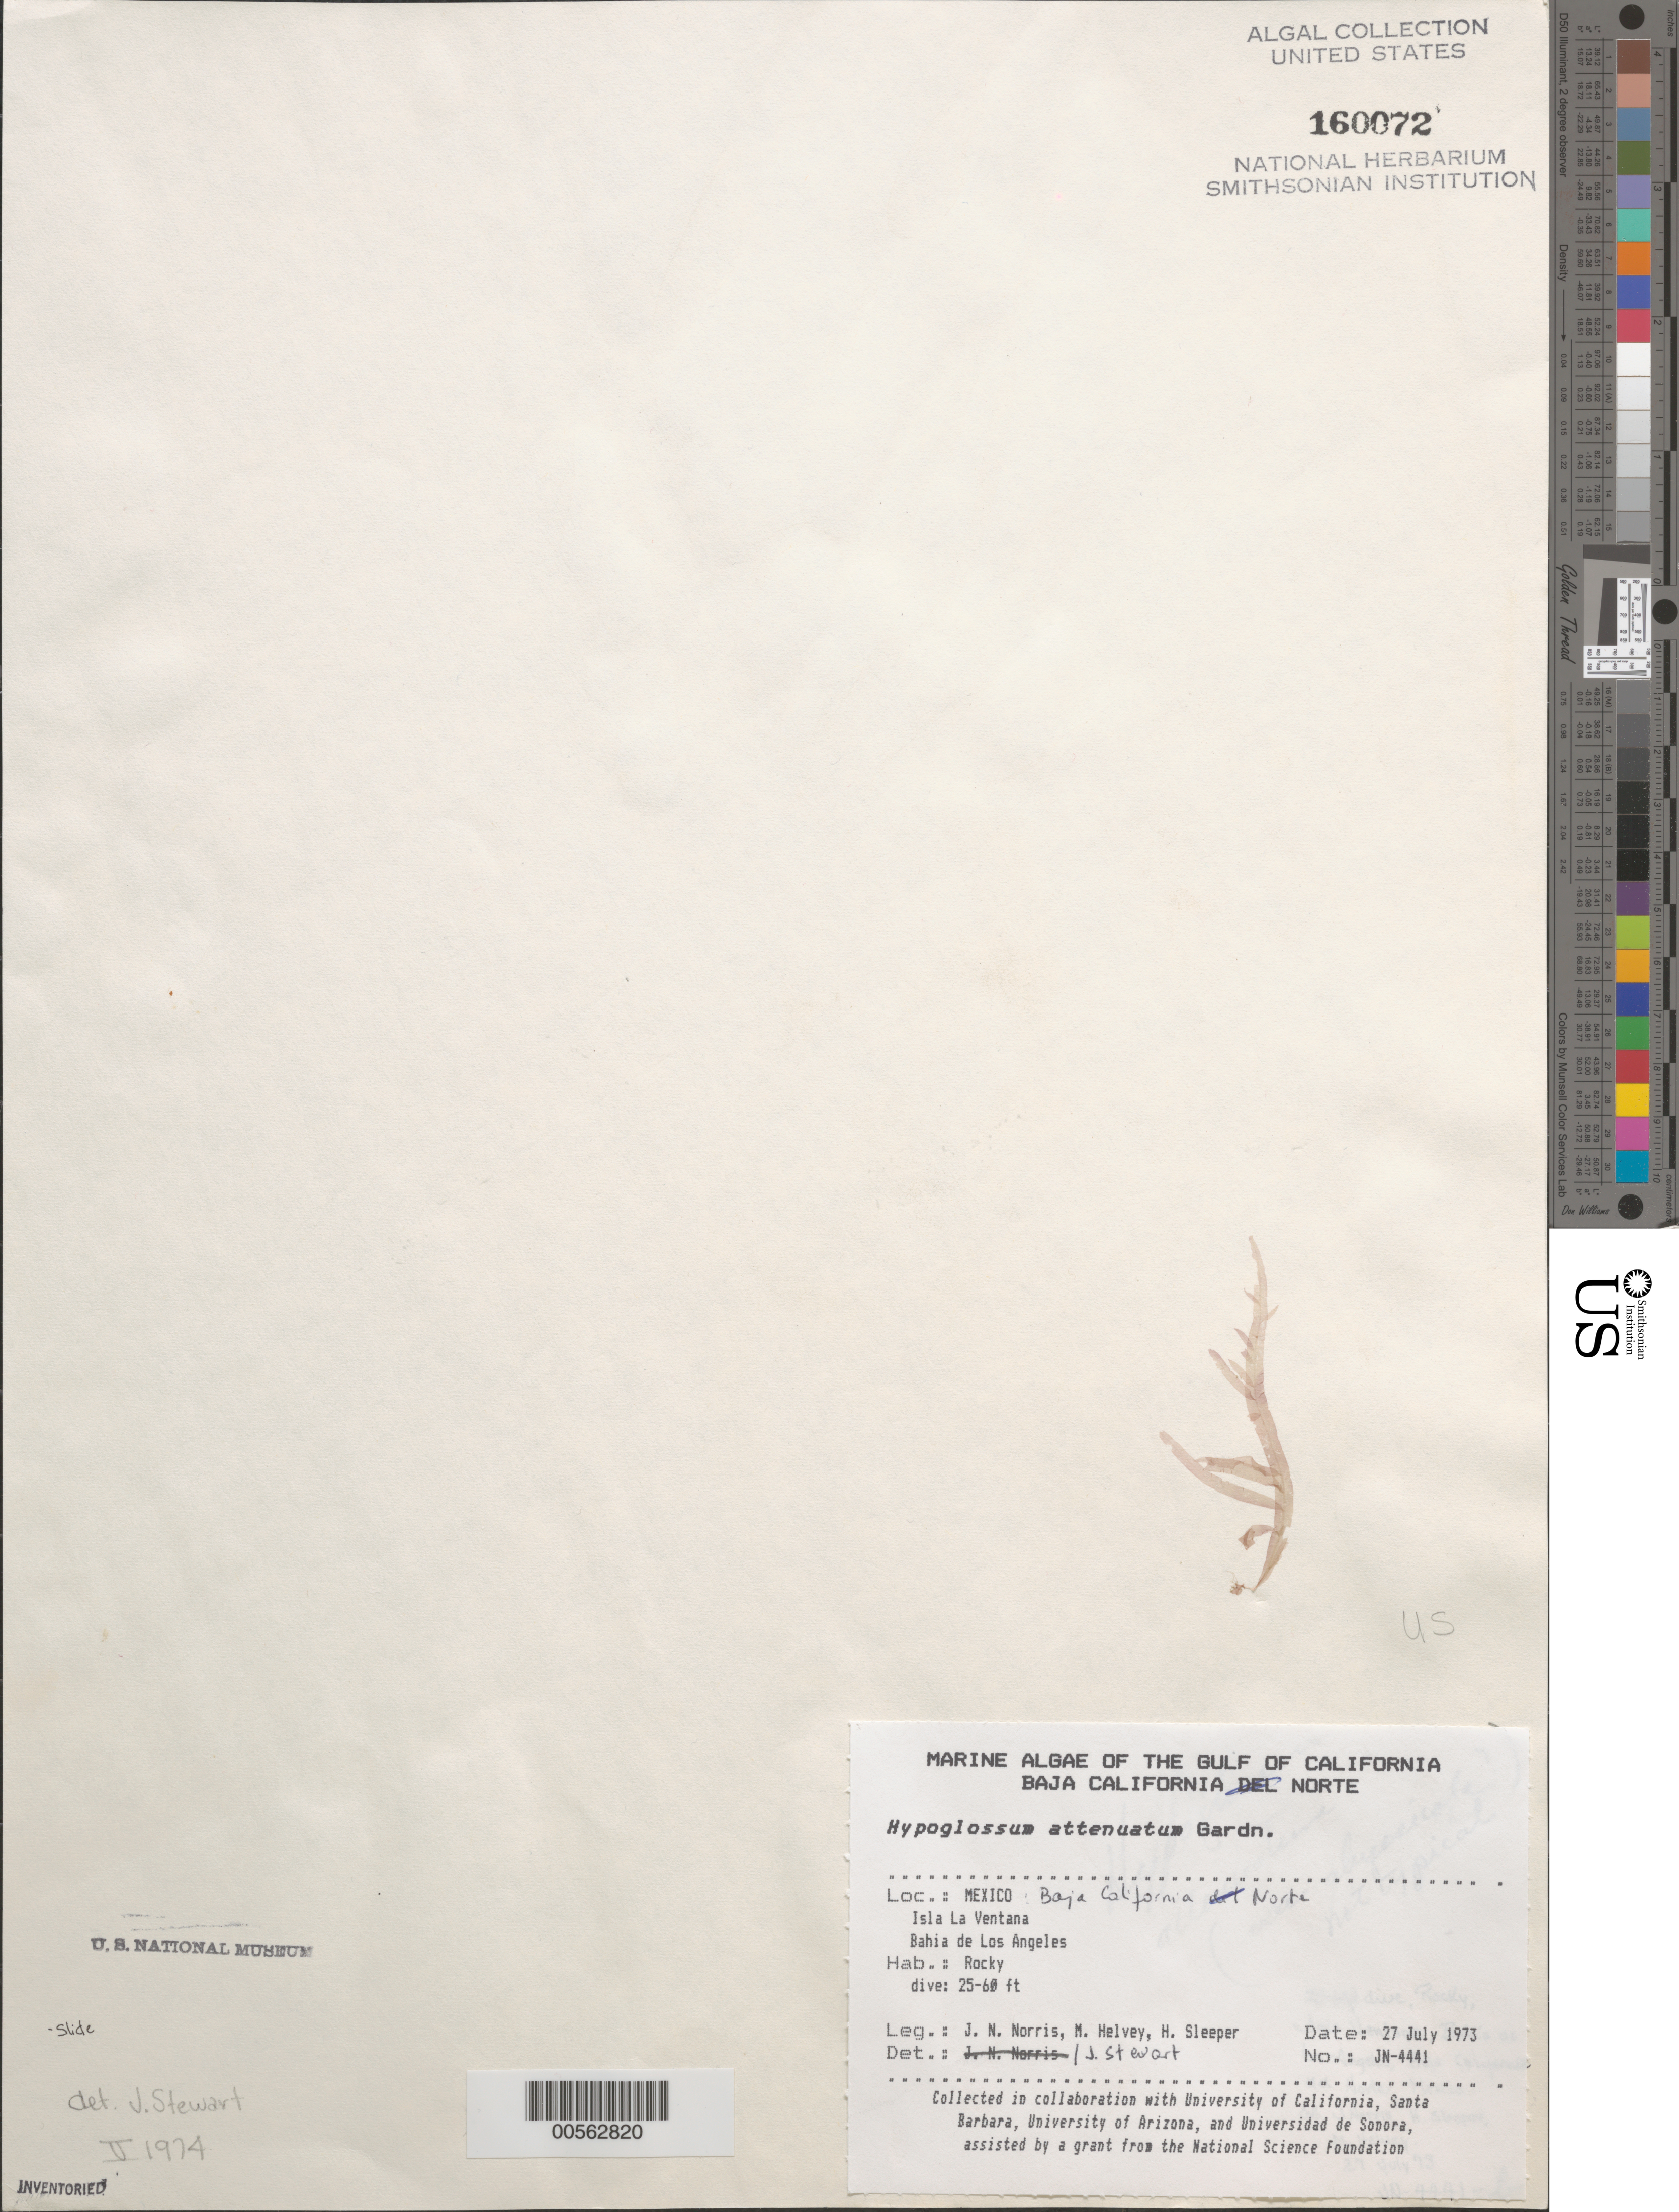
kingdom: Plantae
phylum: Rhodophyta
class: Florideophyceae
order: Ceramiales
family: Delesseriaceae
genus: Hypoglossum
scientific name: Hypoglossum attenuatum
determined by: Stewart, J.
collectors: J. N. Norris, M. Helvey & H. Sleeper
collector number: JN-4441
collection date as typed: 27 Jul 1973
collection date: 1973-07-27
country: Mexico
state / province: Baja California Norte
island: Isla la Ventana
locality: Bahia de Los Angeles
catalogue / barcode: US 160072